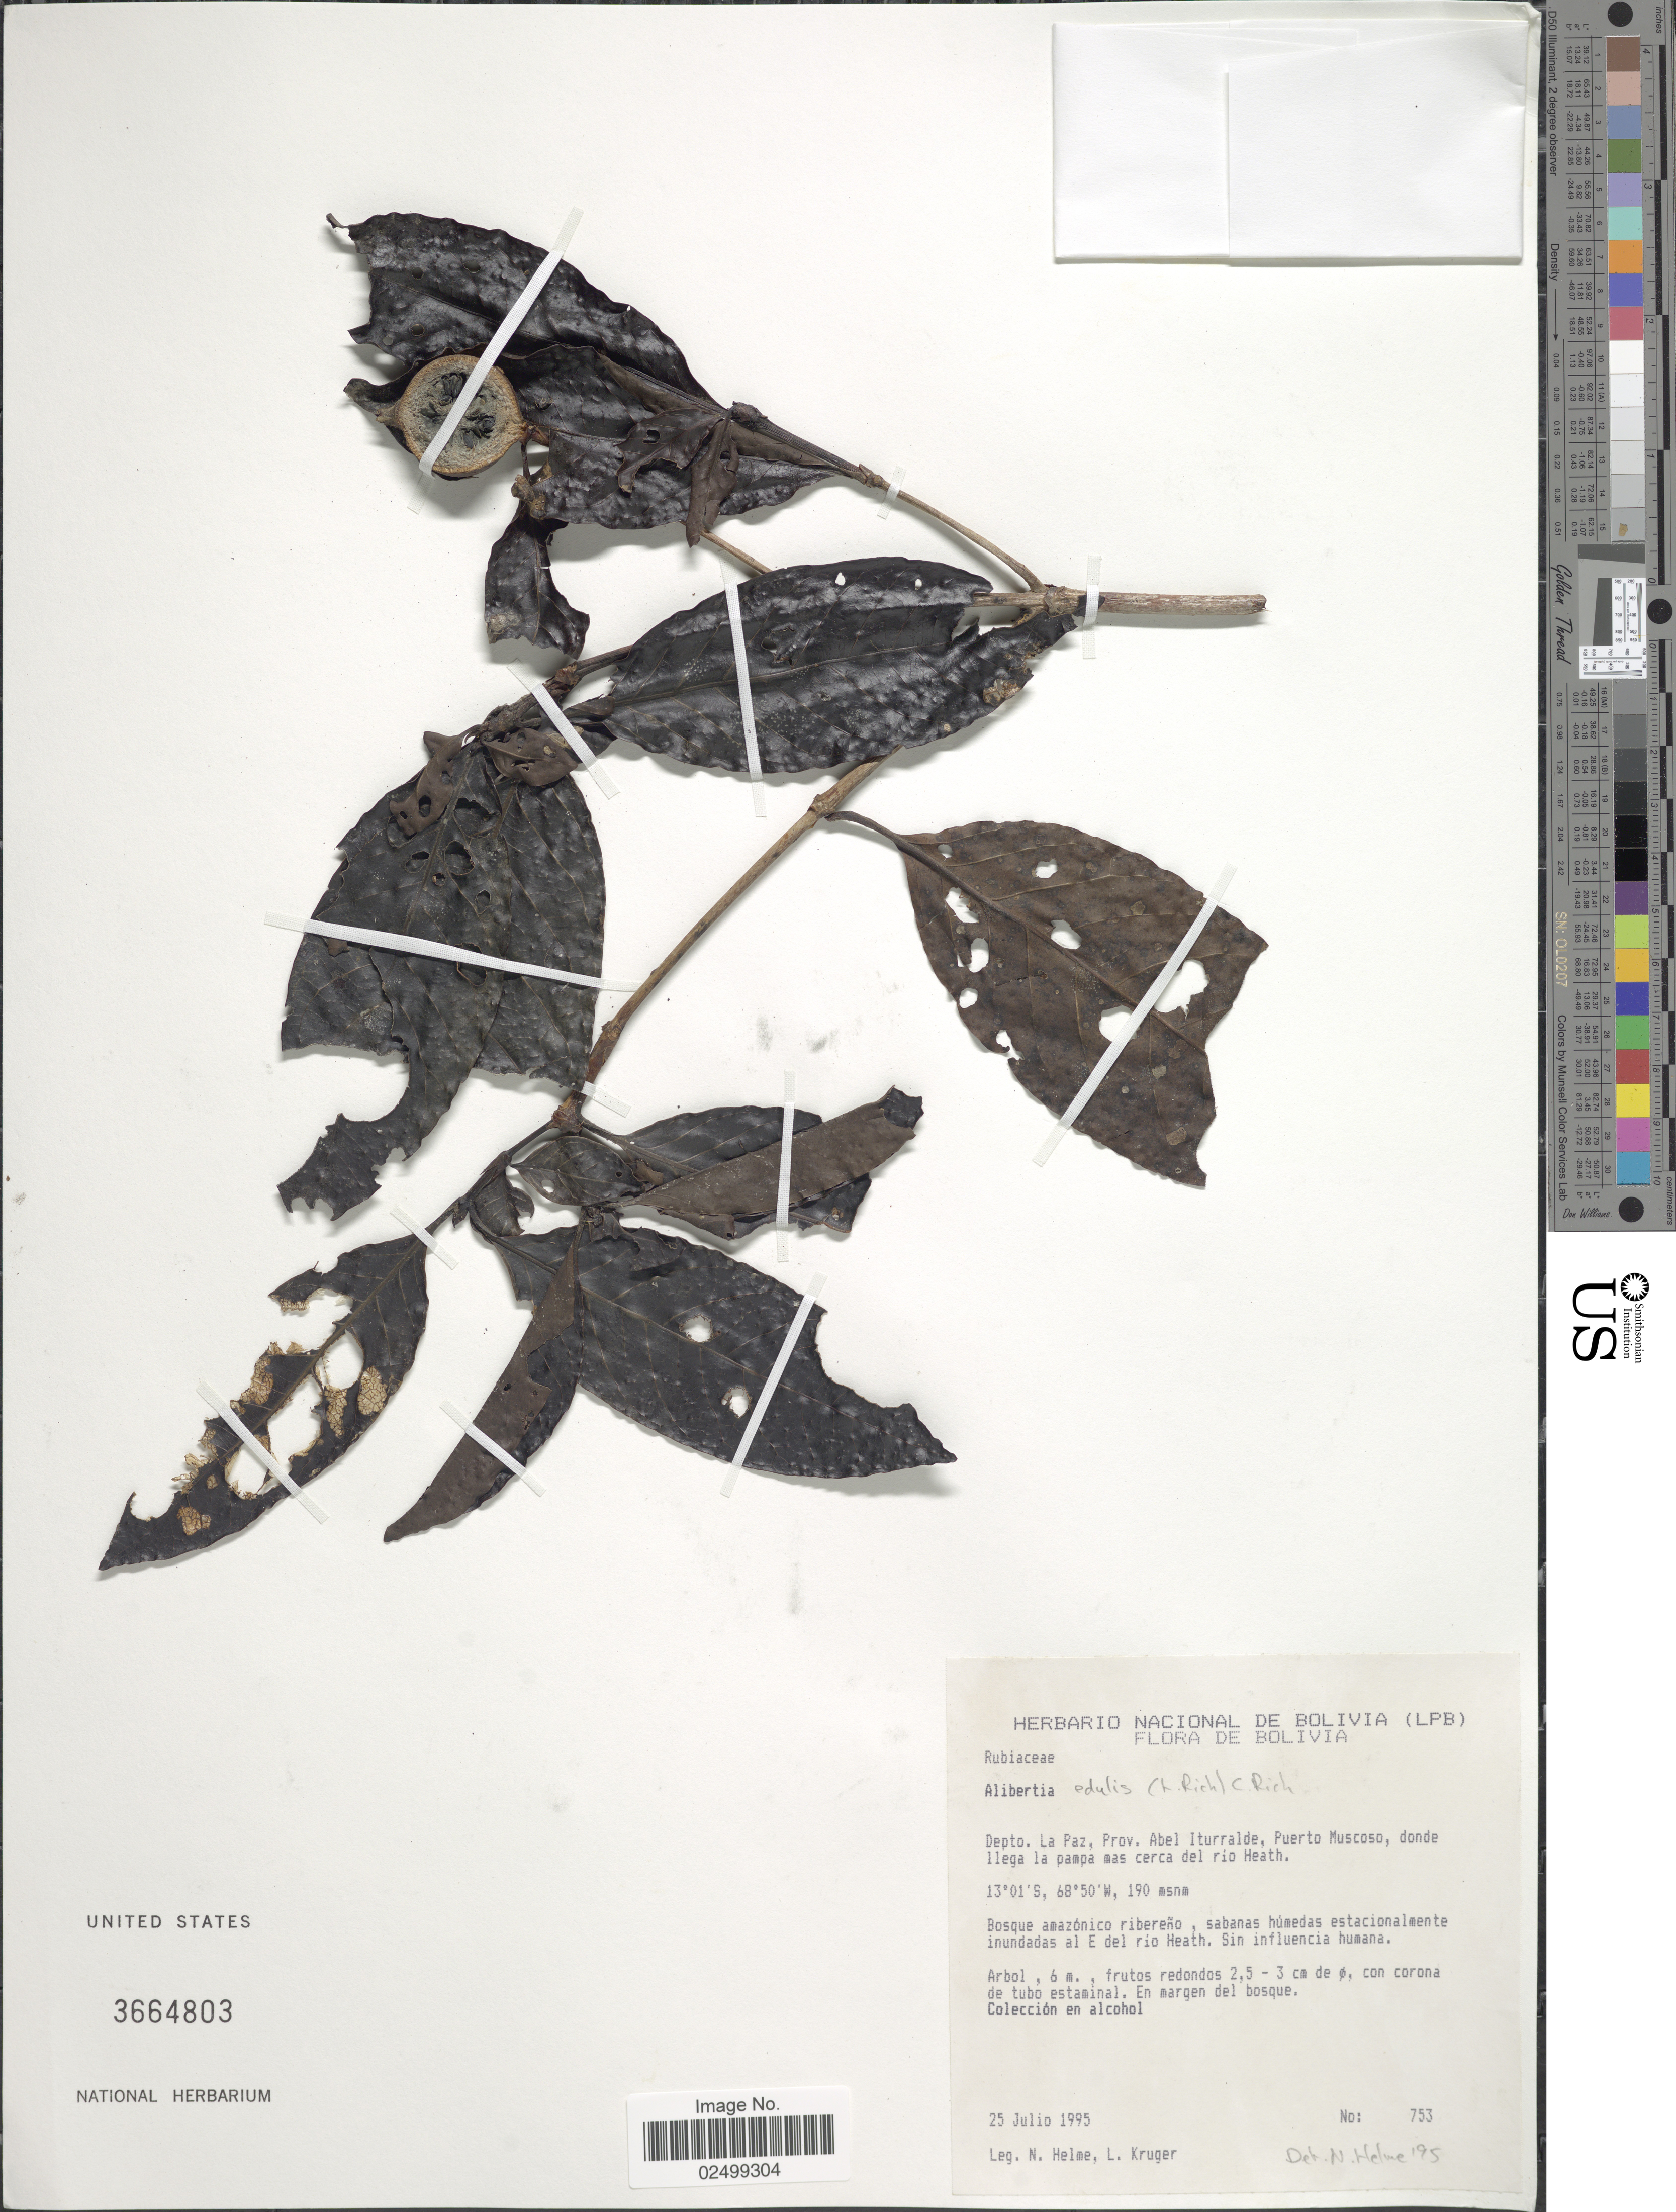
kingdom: Plantae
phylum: Tracheophyta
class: Magnoliopsida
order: Gentianales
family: Rubiaceae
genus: Alibertia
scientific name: Alibertia edulis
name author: (Rich.) A. Rich. ex DC.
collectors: N. Helme & L. Kruger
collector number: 753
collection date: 1995-07-25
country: Bolivia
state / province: La Paz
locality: Depto. La Paz, Prov. Abel Iturralde, Puerto Muscoso, donde llega la pampa mas cerca del río Heath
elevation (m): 190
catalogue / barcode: US 3664803